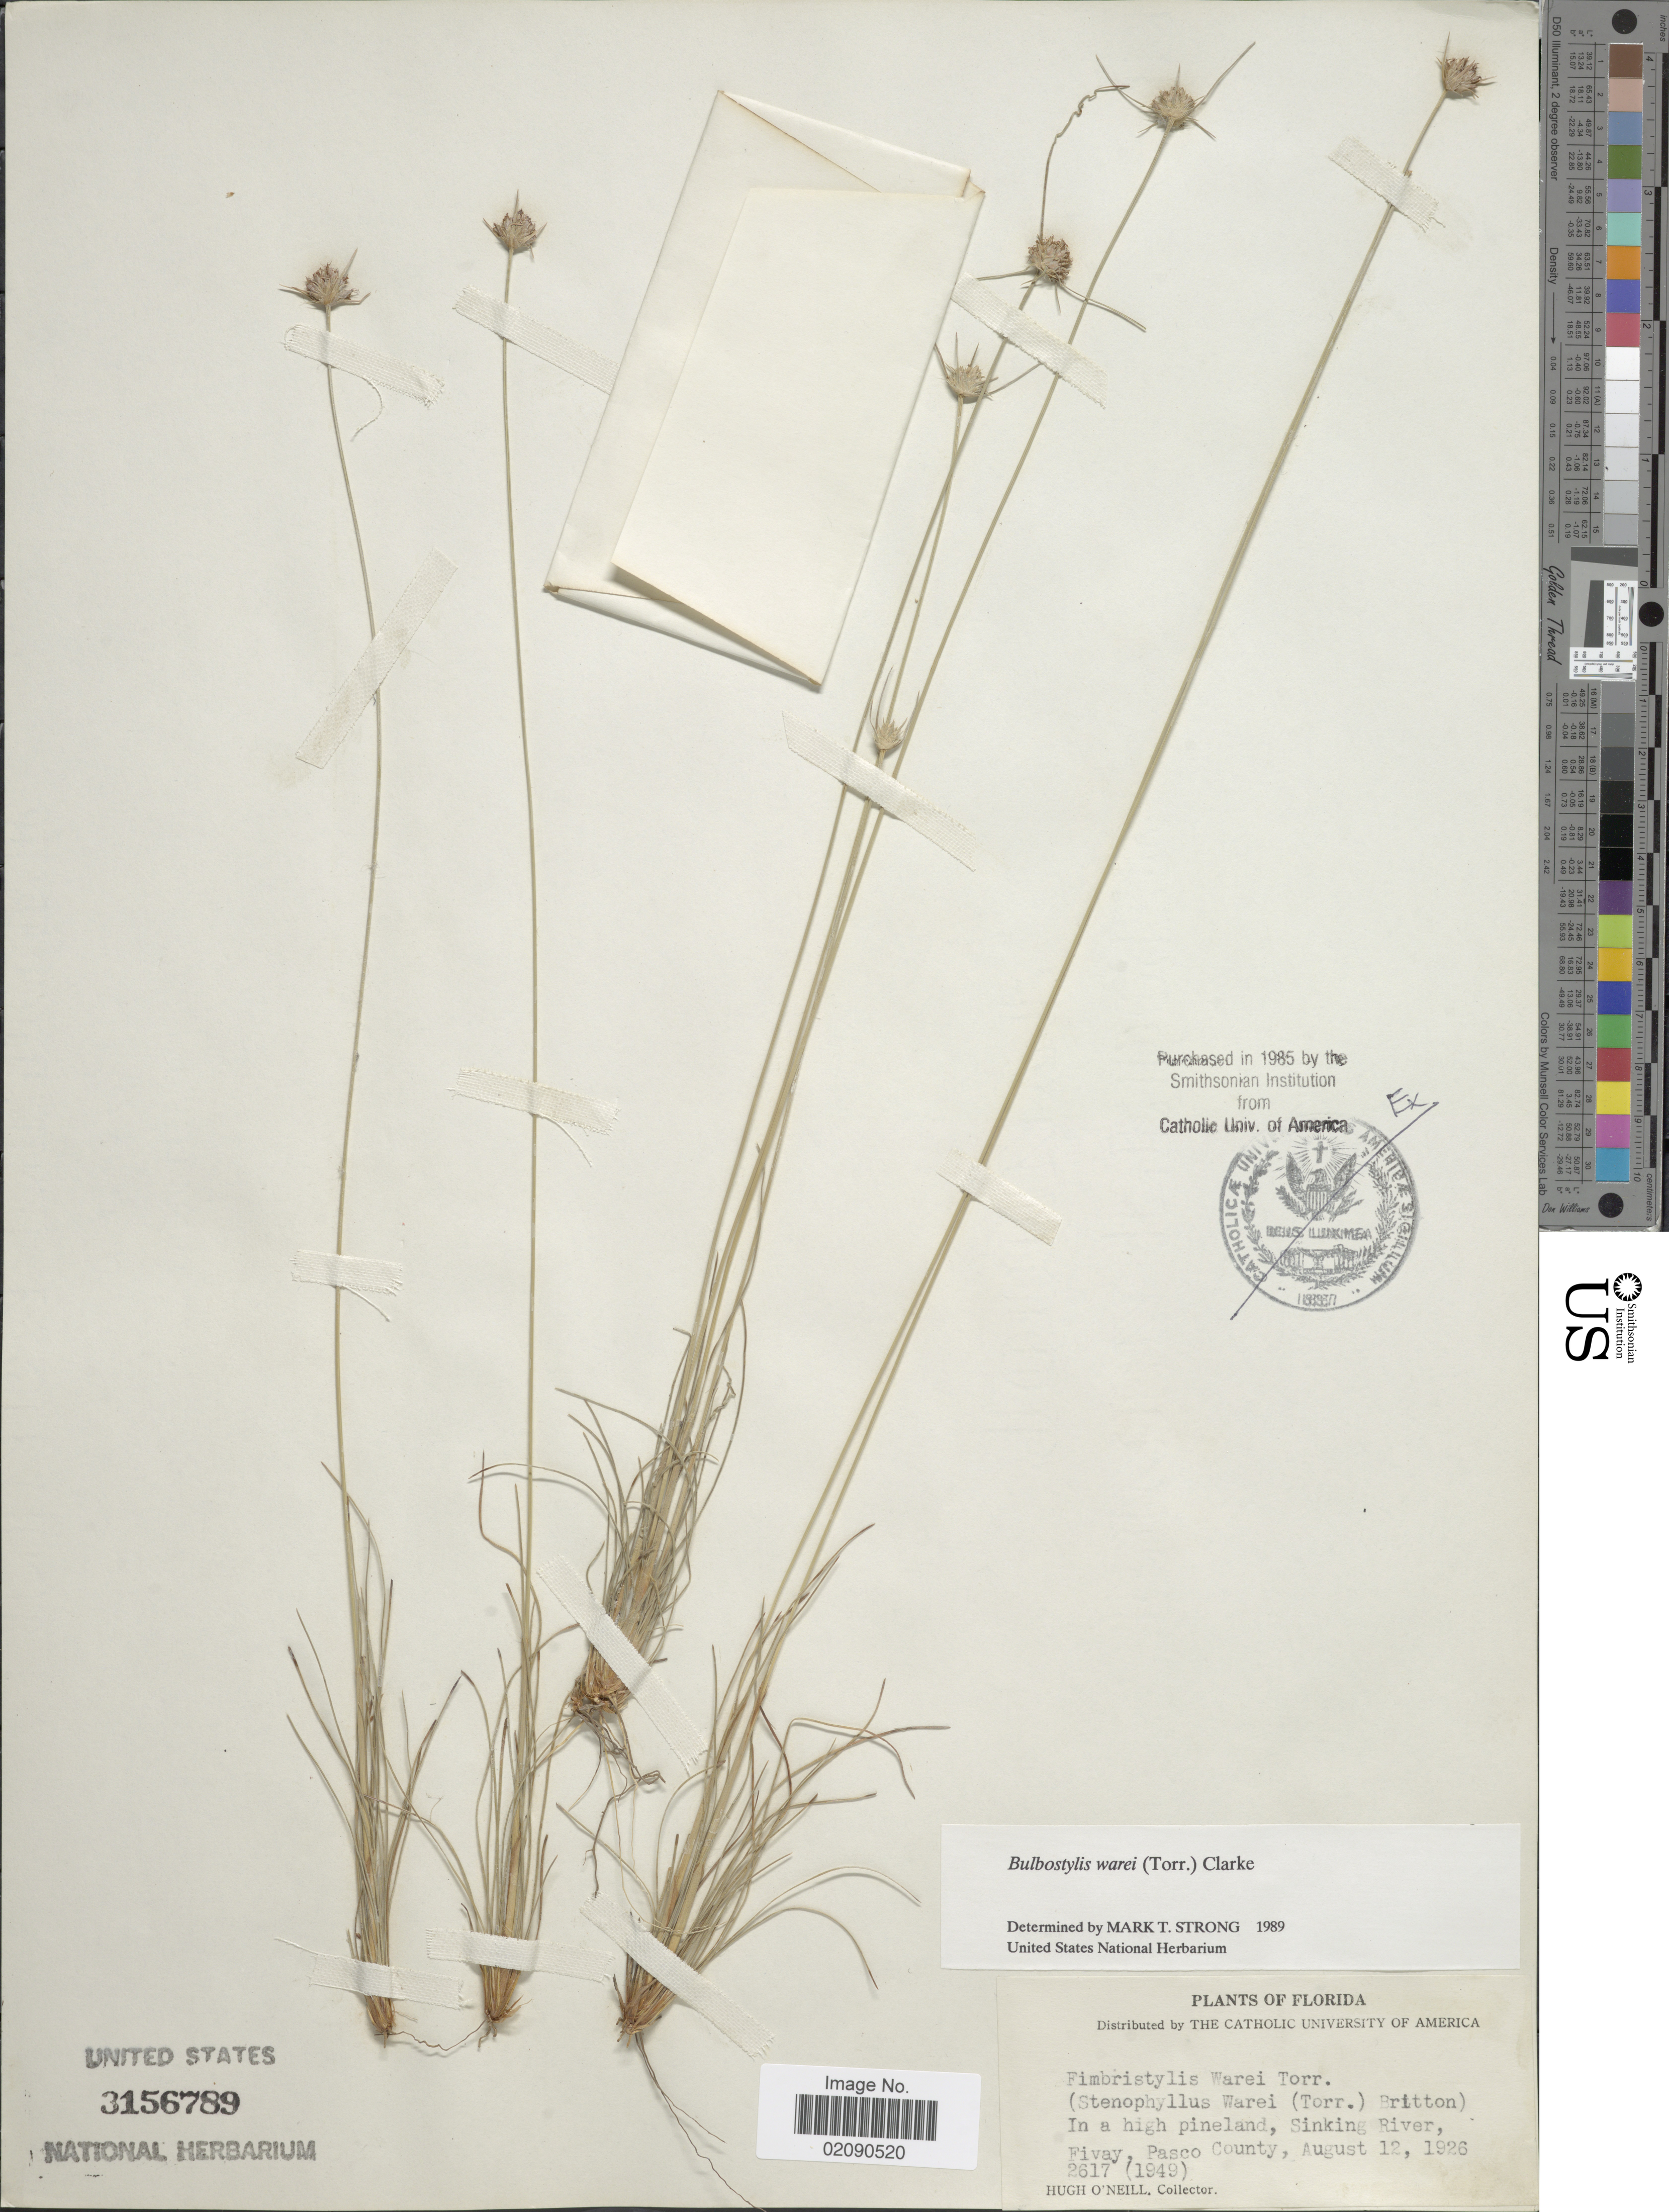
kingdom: Plantae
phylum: Tracheophyta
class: Liliopsida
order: Poales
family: Cyperaceae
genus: Bulbostylis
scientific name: Bulbostylis warei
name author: (Torr.) C.B. Clarke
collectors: H. O'Neill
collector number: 2617 (1949)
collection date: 1926-08-12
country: United States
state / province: Florida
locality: In a high pineland, Sinking River, Fivay, Pasco County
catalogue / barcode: US 3156789